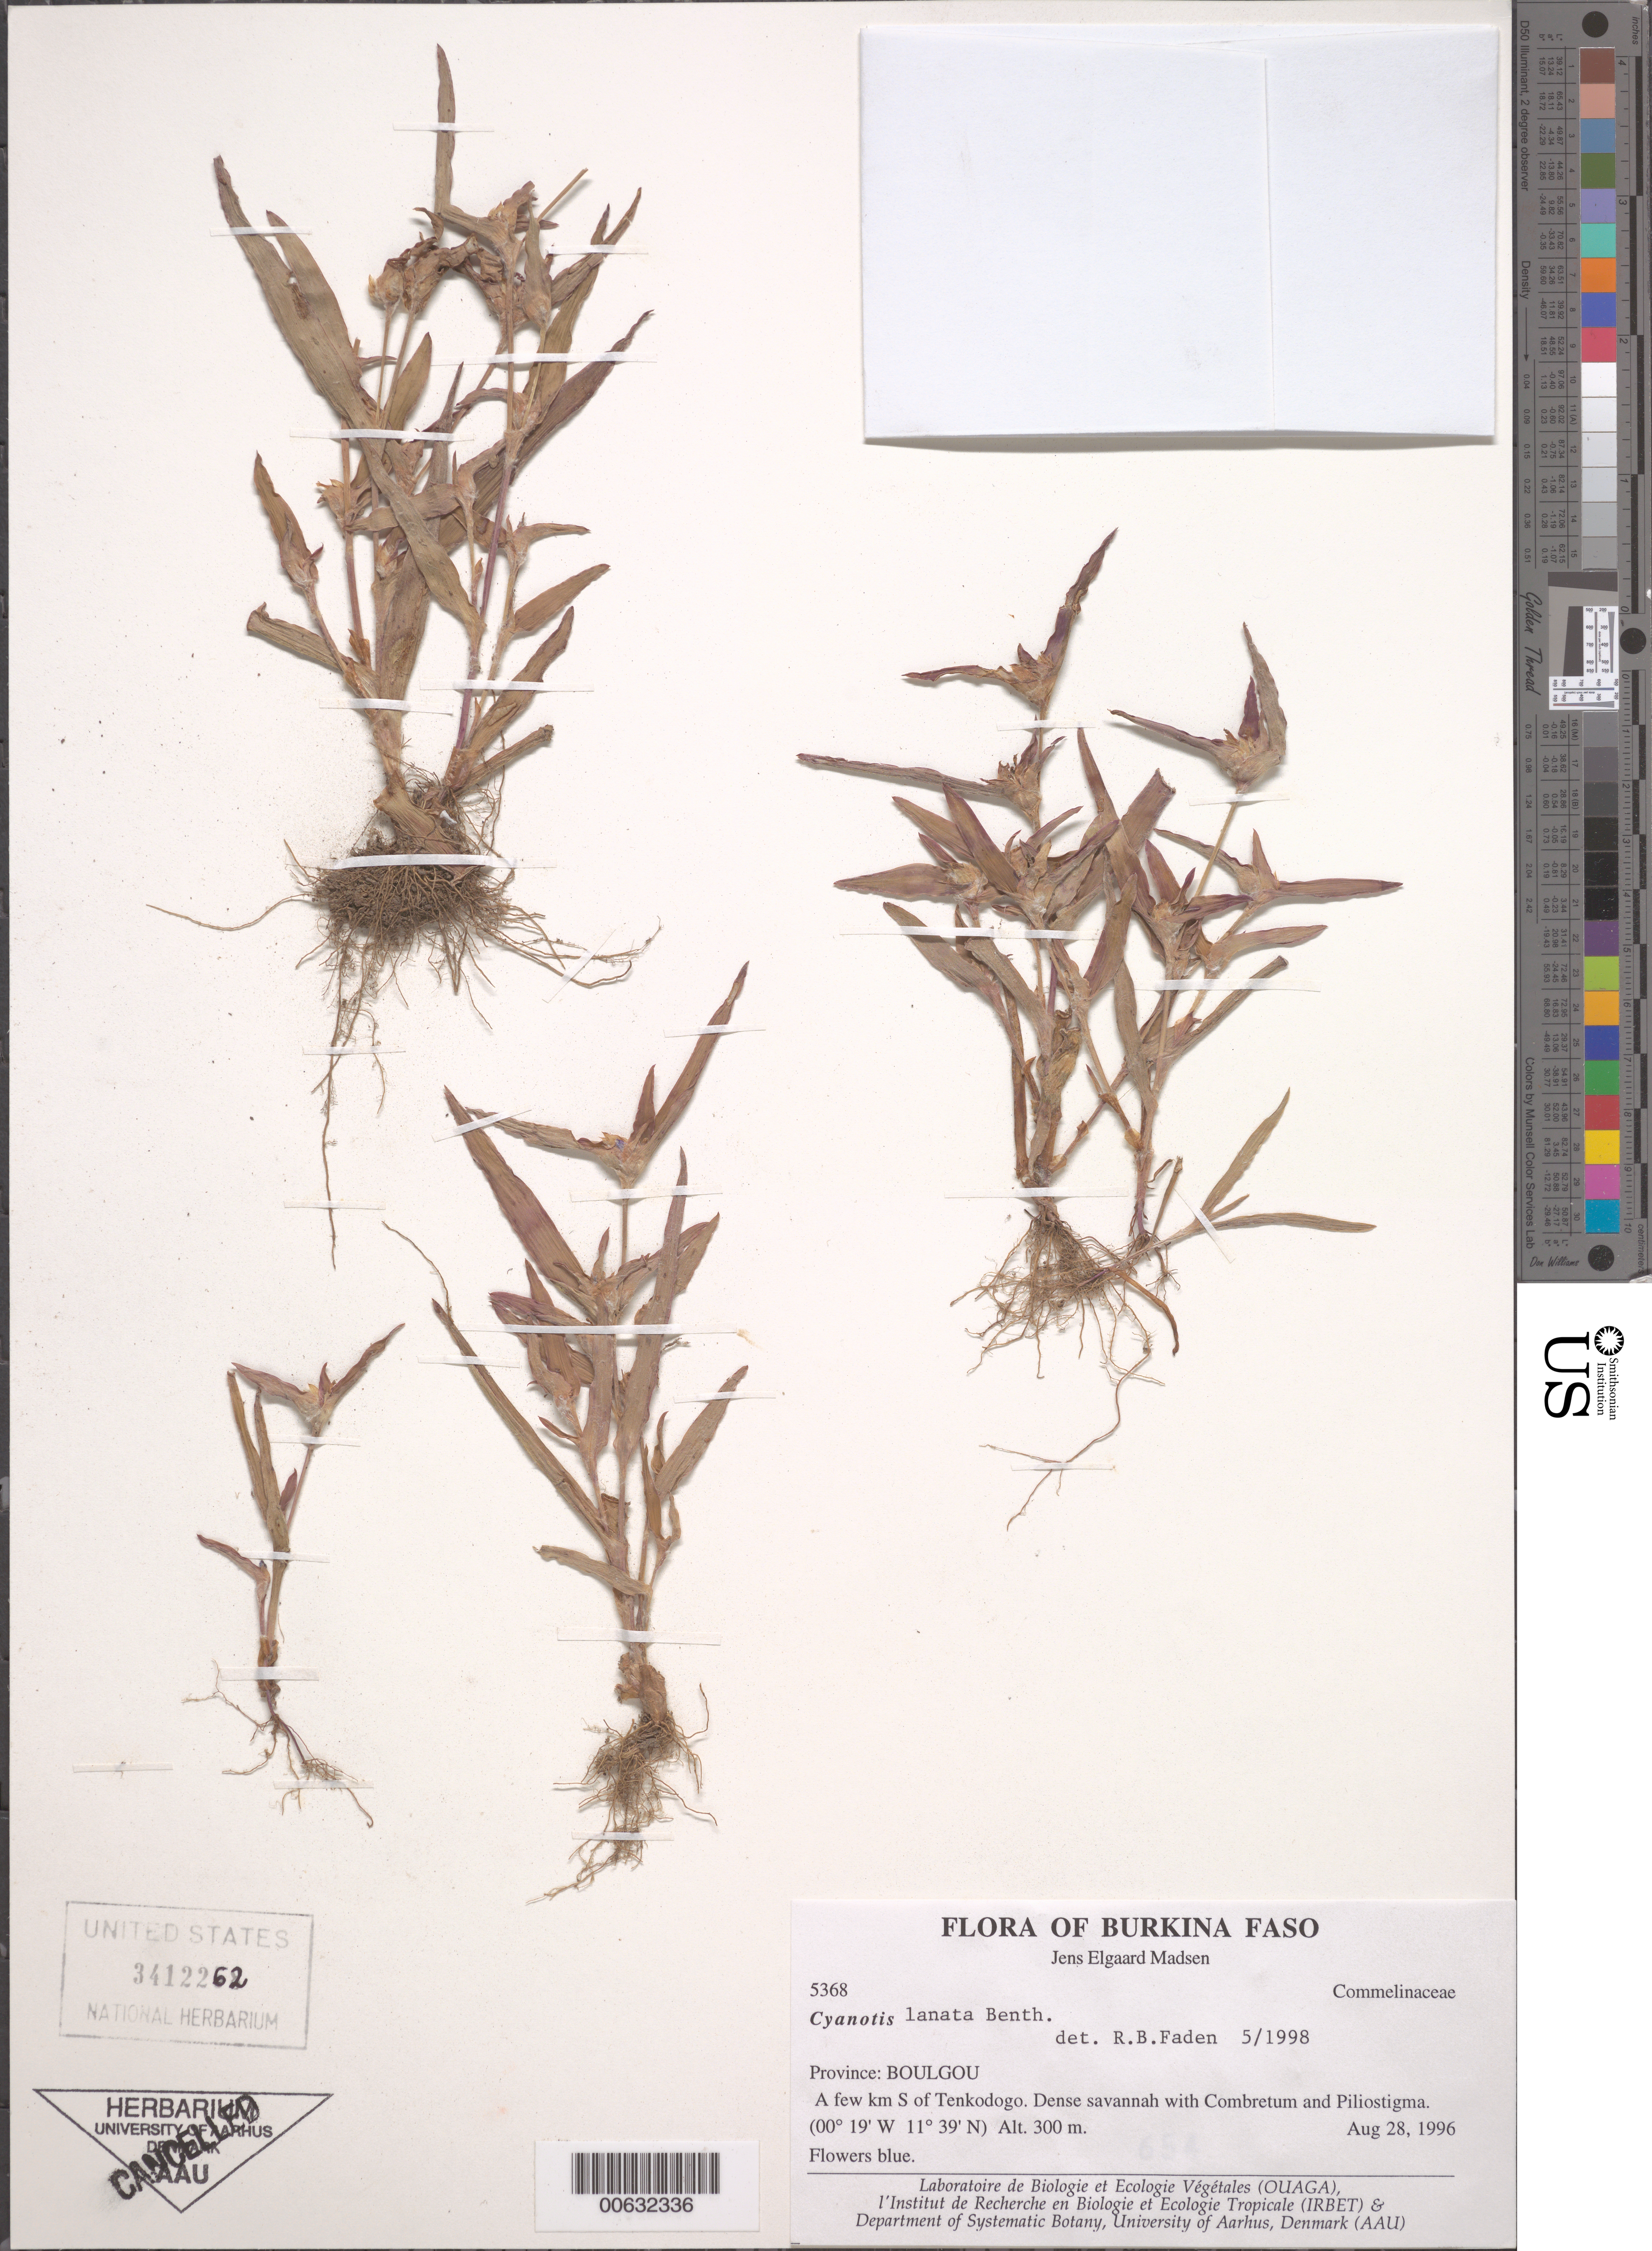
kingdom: Plantae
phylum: Tracheophyta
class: Liliopsida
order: Commelinales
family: Commelinaceae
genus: Cyanotis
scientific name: Cyanotis lanata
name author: Benth.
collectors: J. E. Madsen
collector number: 5368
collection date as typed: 28 Aug 1996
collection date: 1996-08-28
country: Burkina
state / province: Centre-Est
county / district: Boulgou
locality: S of Tenkodogo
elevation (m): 300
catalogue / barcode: US 3412262